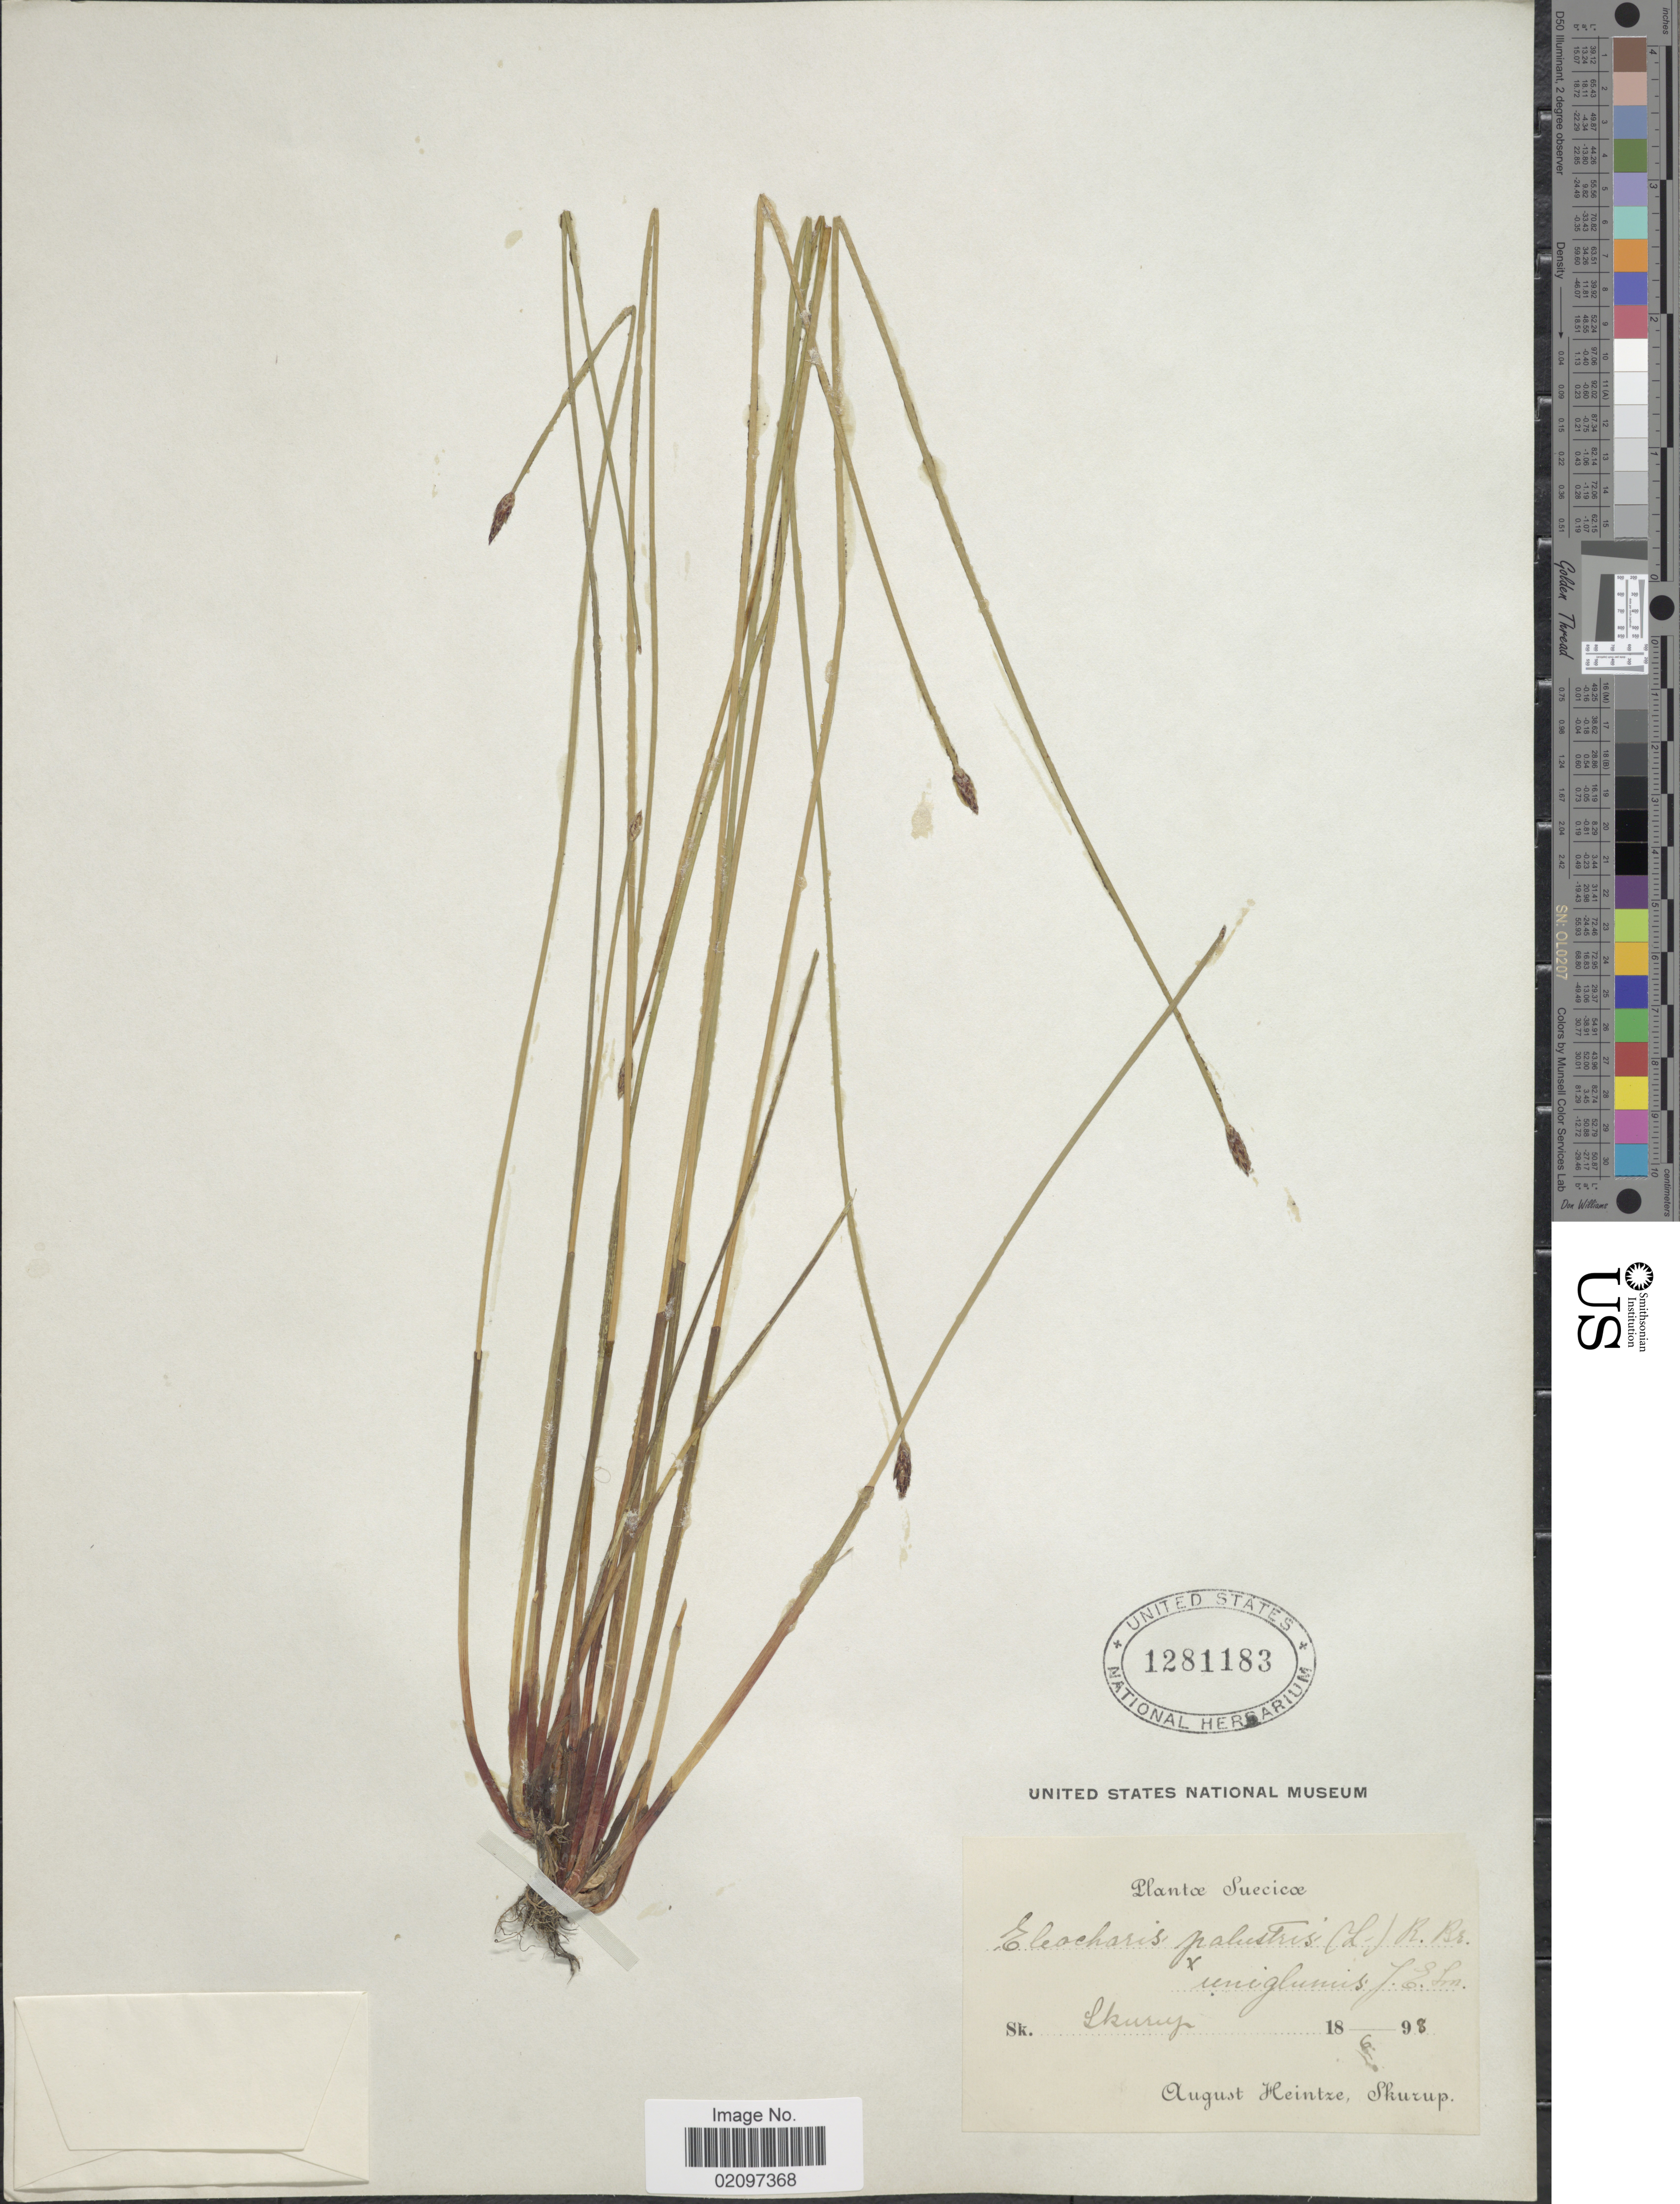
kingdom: Plantae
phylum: Tracheophyta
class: Liliopsida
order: Poales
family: Cyperaceae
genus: Eleocharis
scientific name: Eleocharis palustris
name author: (L.) Roem. & Schult.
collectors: A. Heintze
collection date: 1898-06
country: Sweden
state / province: Skåne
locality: Sk. Skurup.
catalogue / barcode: US 1281183